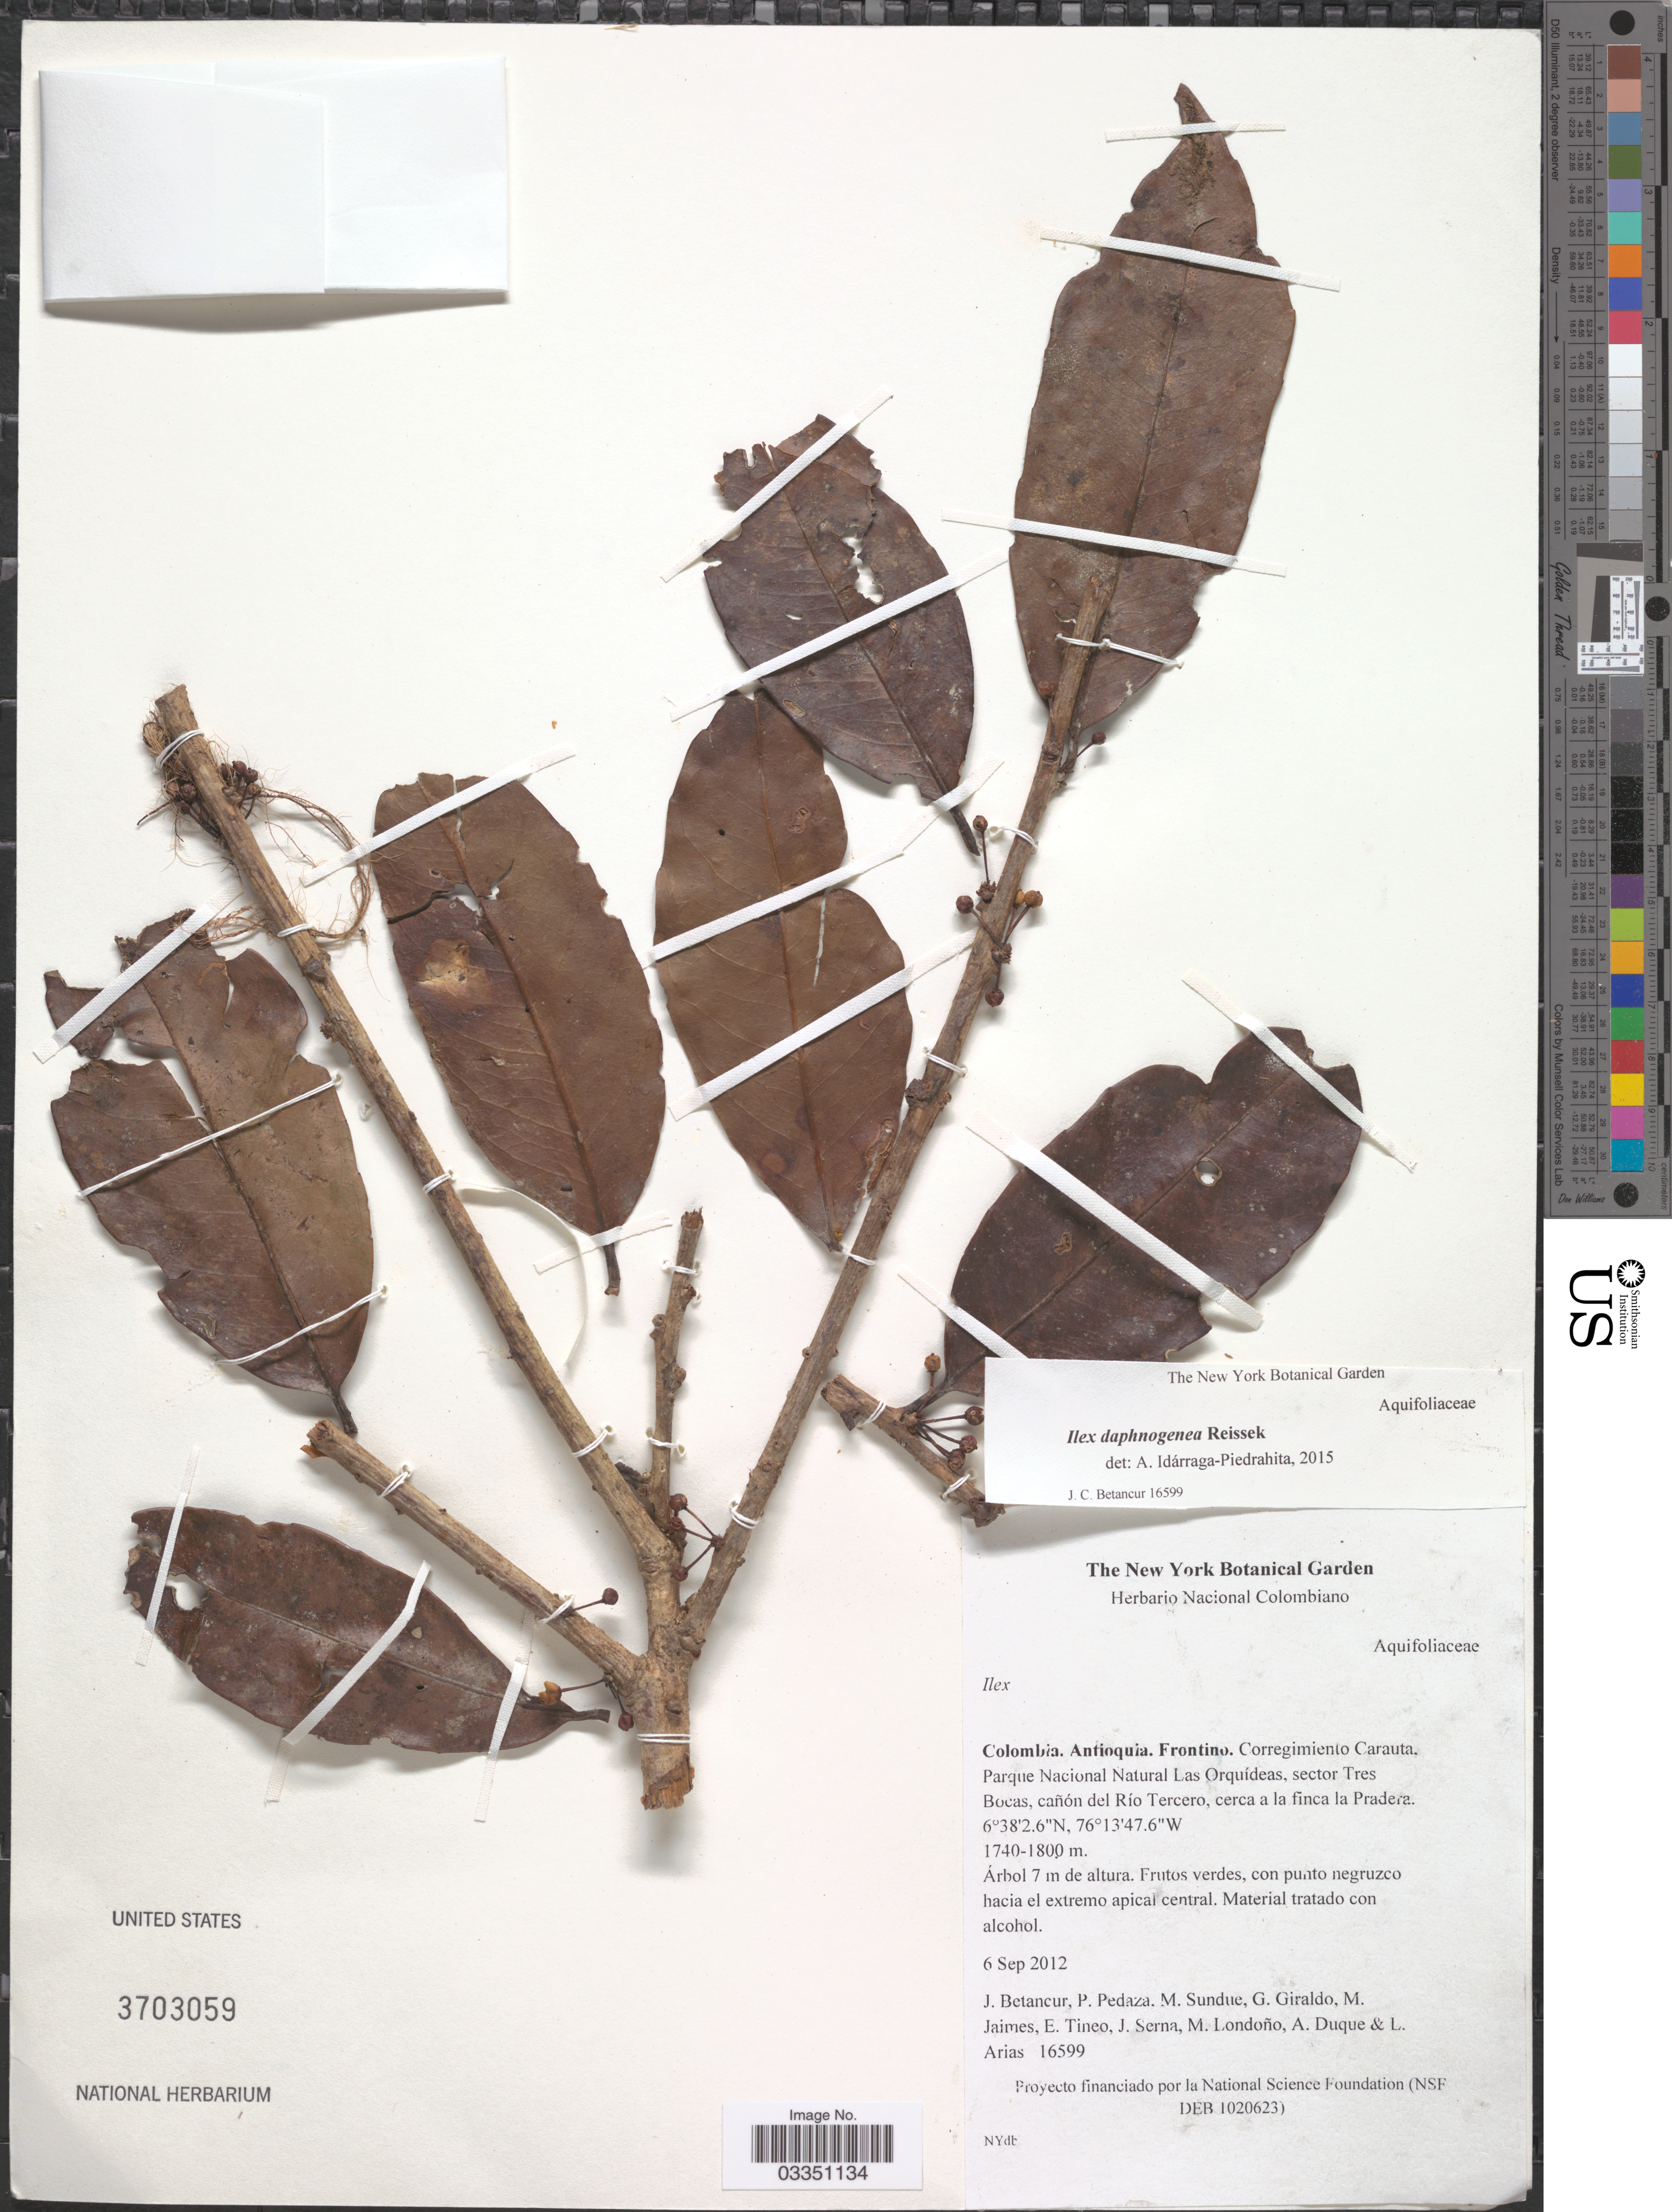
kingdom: Plantae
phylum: Tracheophyta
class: Magnoliopsida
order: Aquifoliales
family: Aquifoliaceae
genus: Ilex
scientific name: Ilex daphnogenea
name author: Reissek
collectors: J. Betancur, P. Pedaza, M. Sundue, G. Giraldo & et al.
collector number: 16599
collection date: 2012-09-06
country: Colombia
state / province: Antioquia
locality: Frontino. Corregimiento Carauta, Parque Nacional Natural Las Orquídeas, sector Tres Bocas, caños del Río Tercero, cerca a la finca la Pradera.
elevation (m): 1740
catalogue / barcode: US 3703059